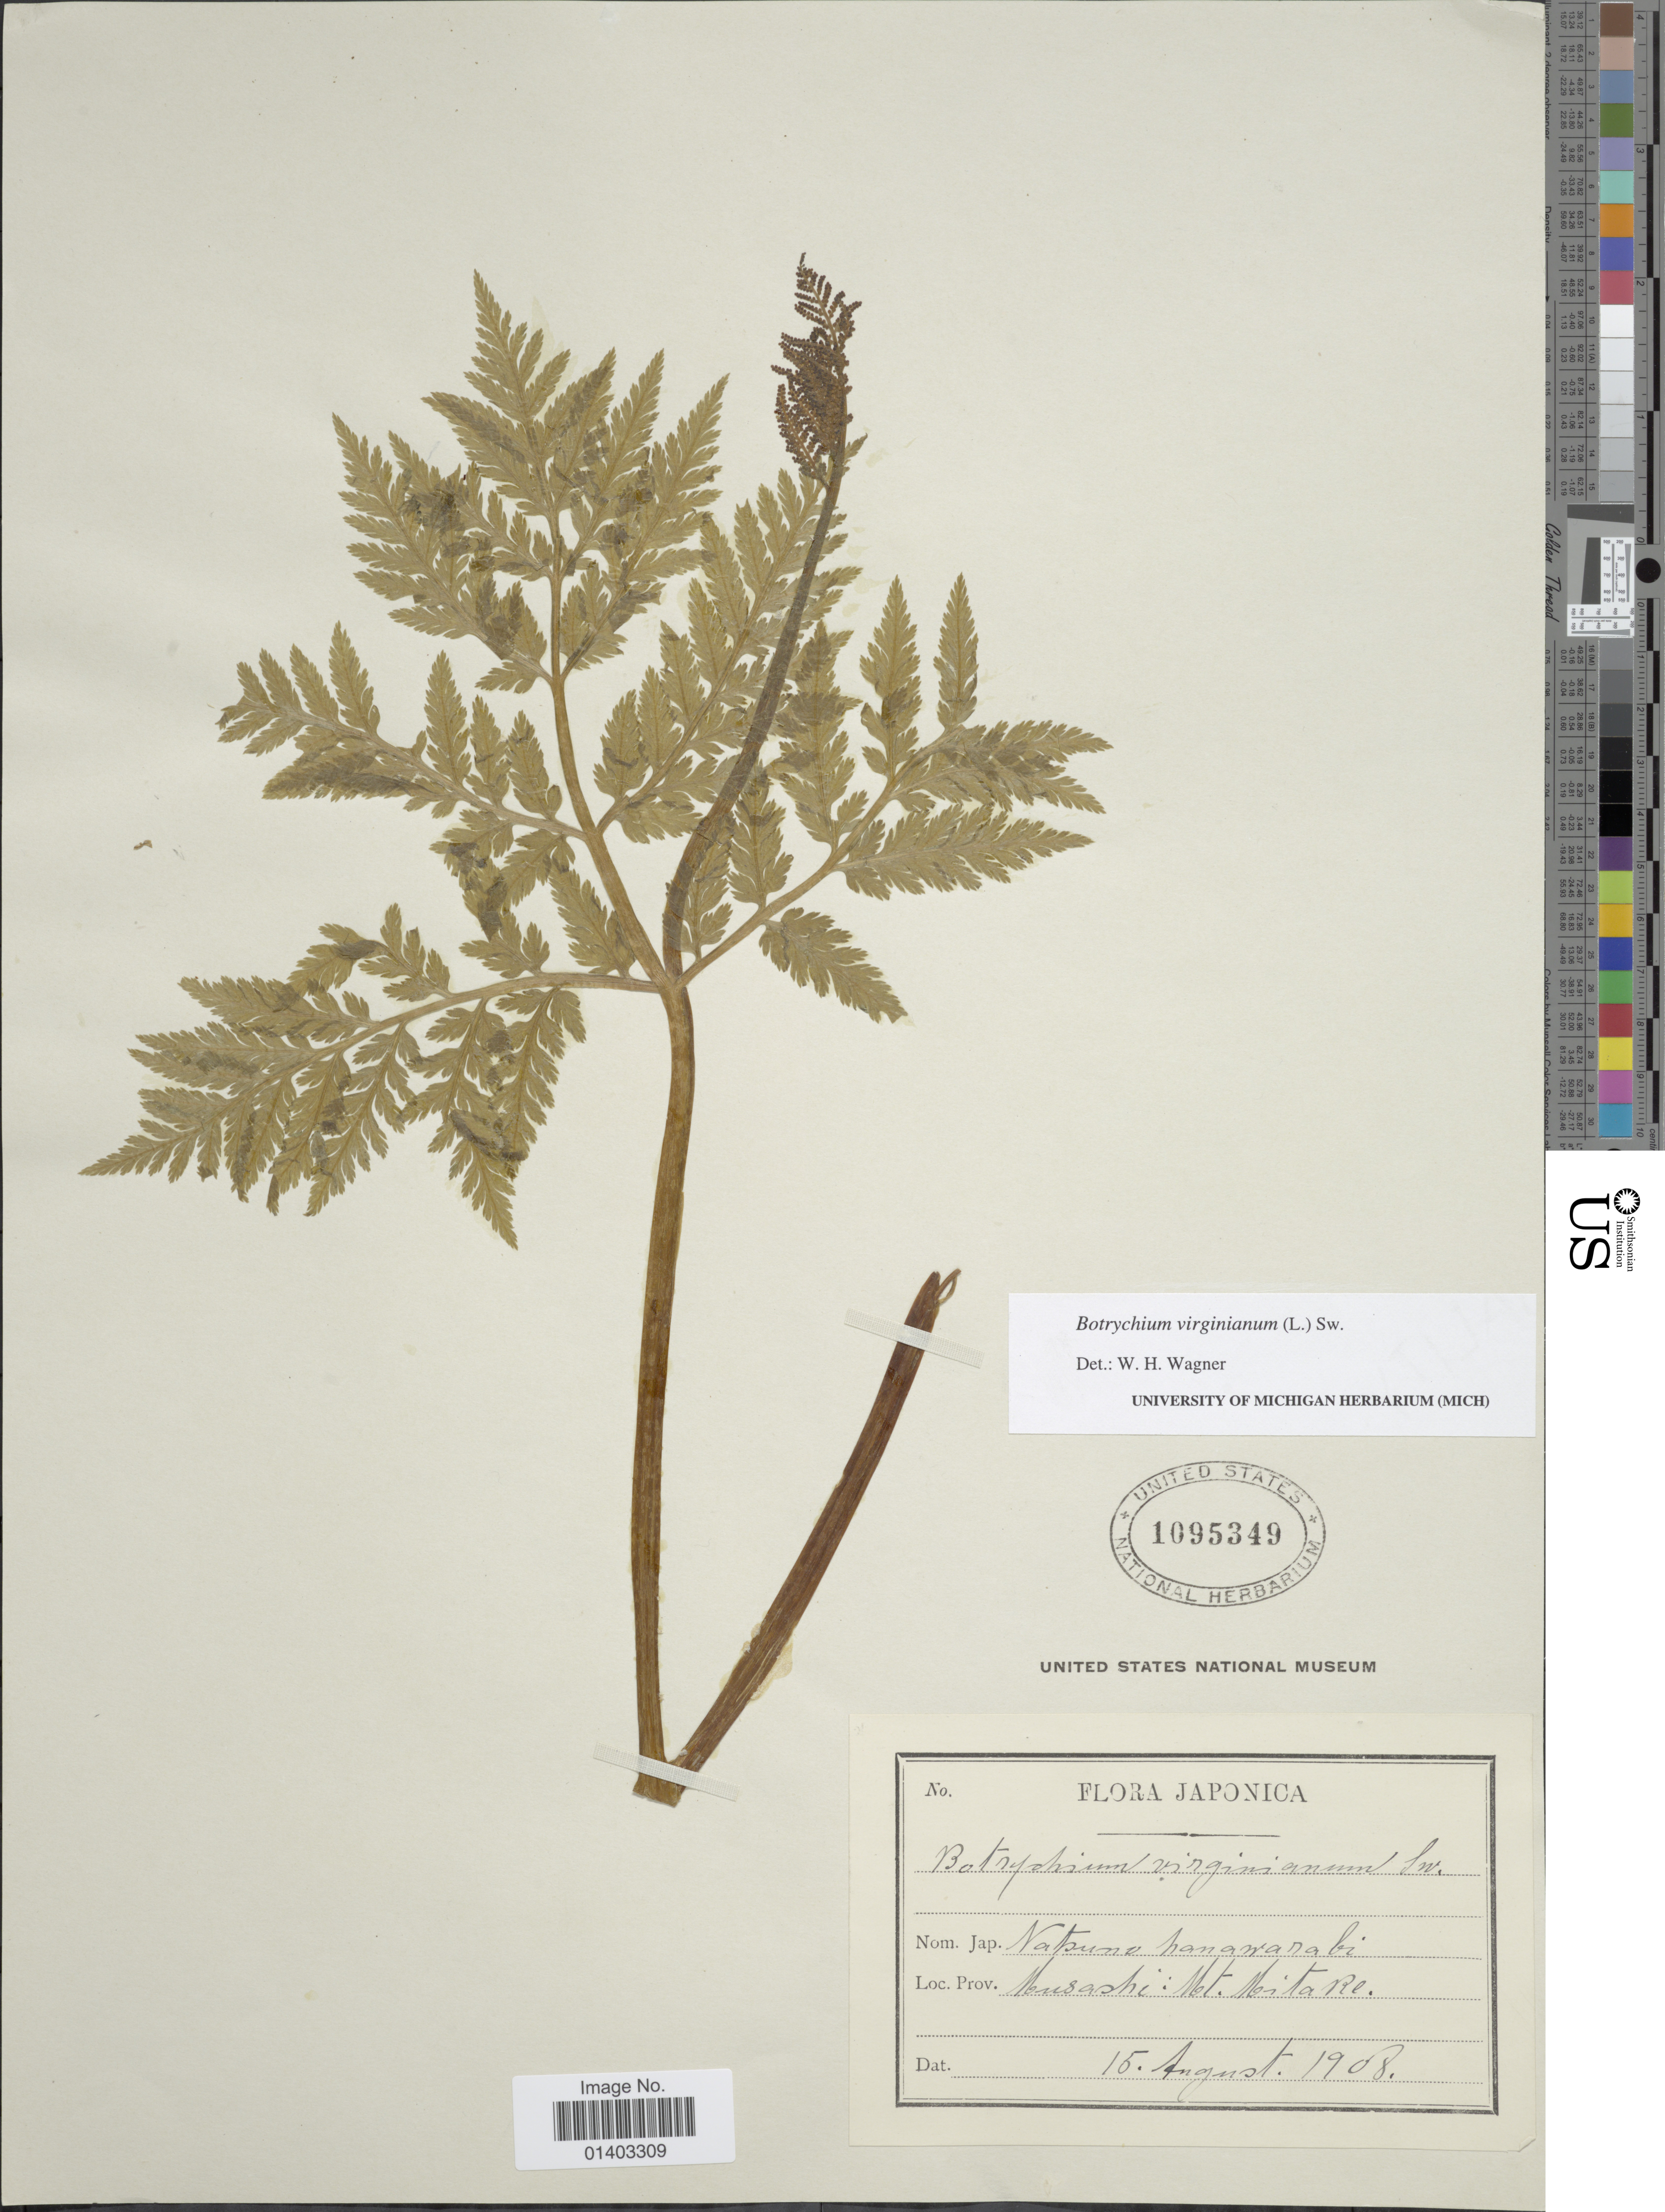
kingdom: Plantae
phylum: Tracheophyta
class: Polypodiopsida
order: Ophioglossales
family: Ophioglossaceae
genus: Botrychium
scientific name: Botrychium virginianum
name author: (L.) Sw.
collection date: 1908-08-15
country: Japan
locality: Musashi: Mt. Mitake.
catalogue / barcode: US 1095349